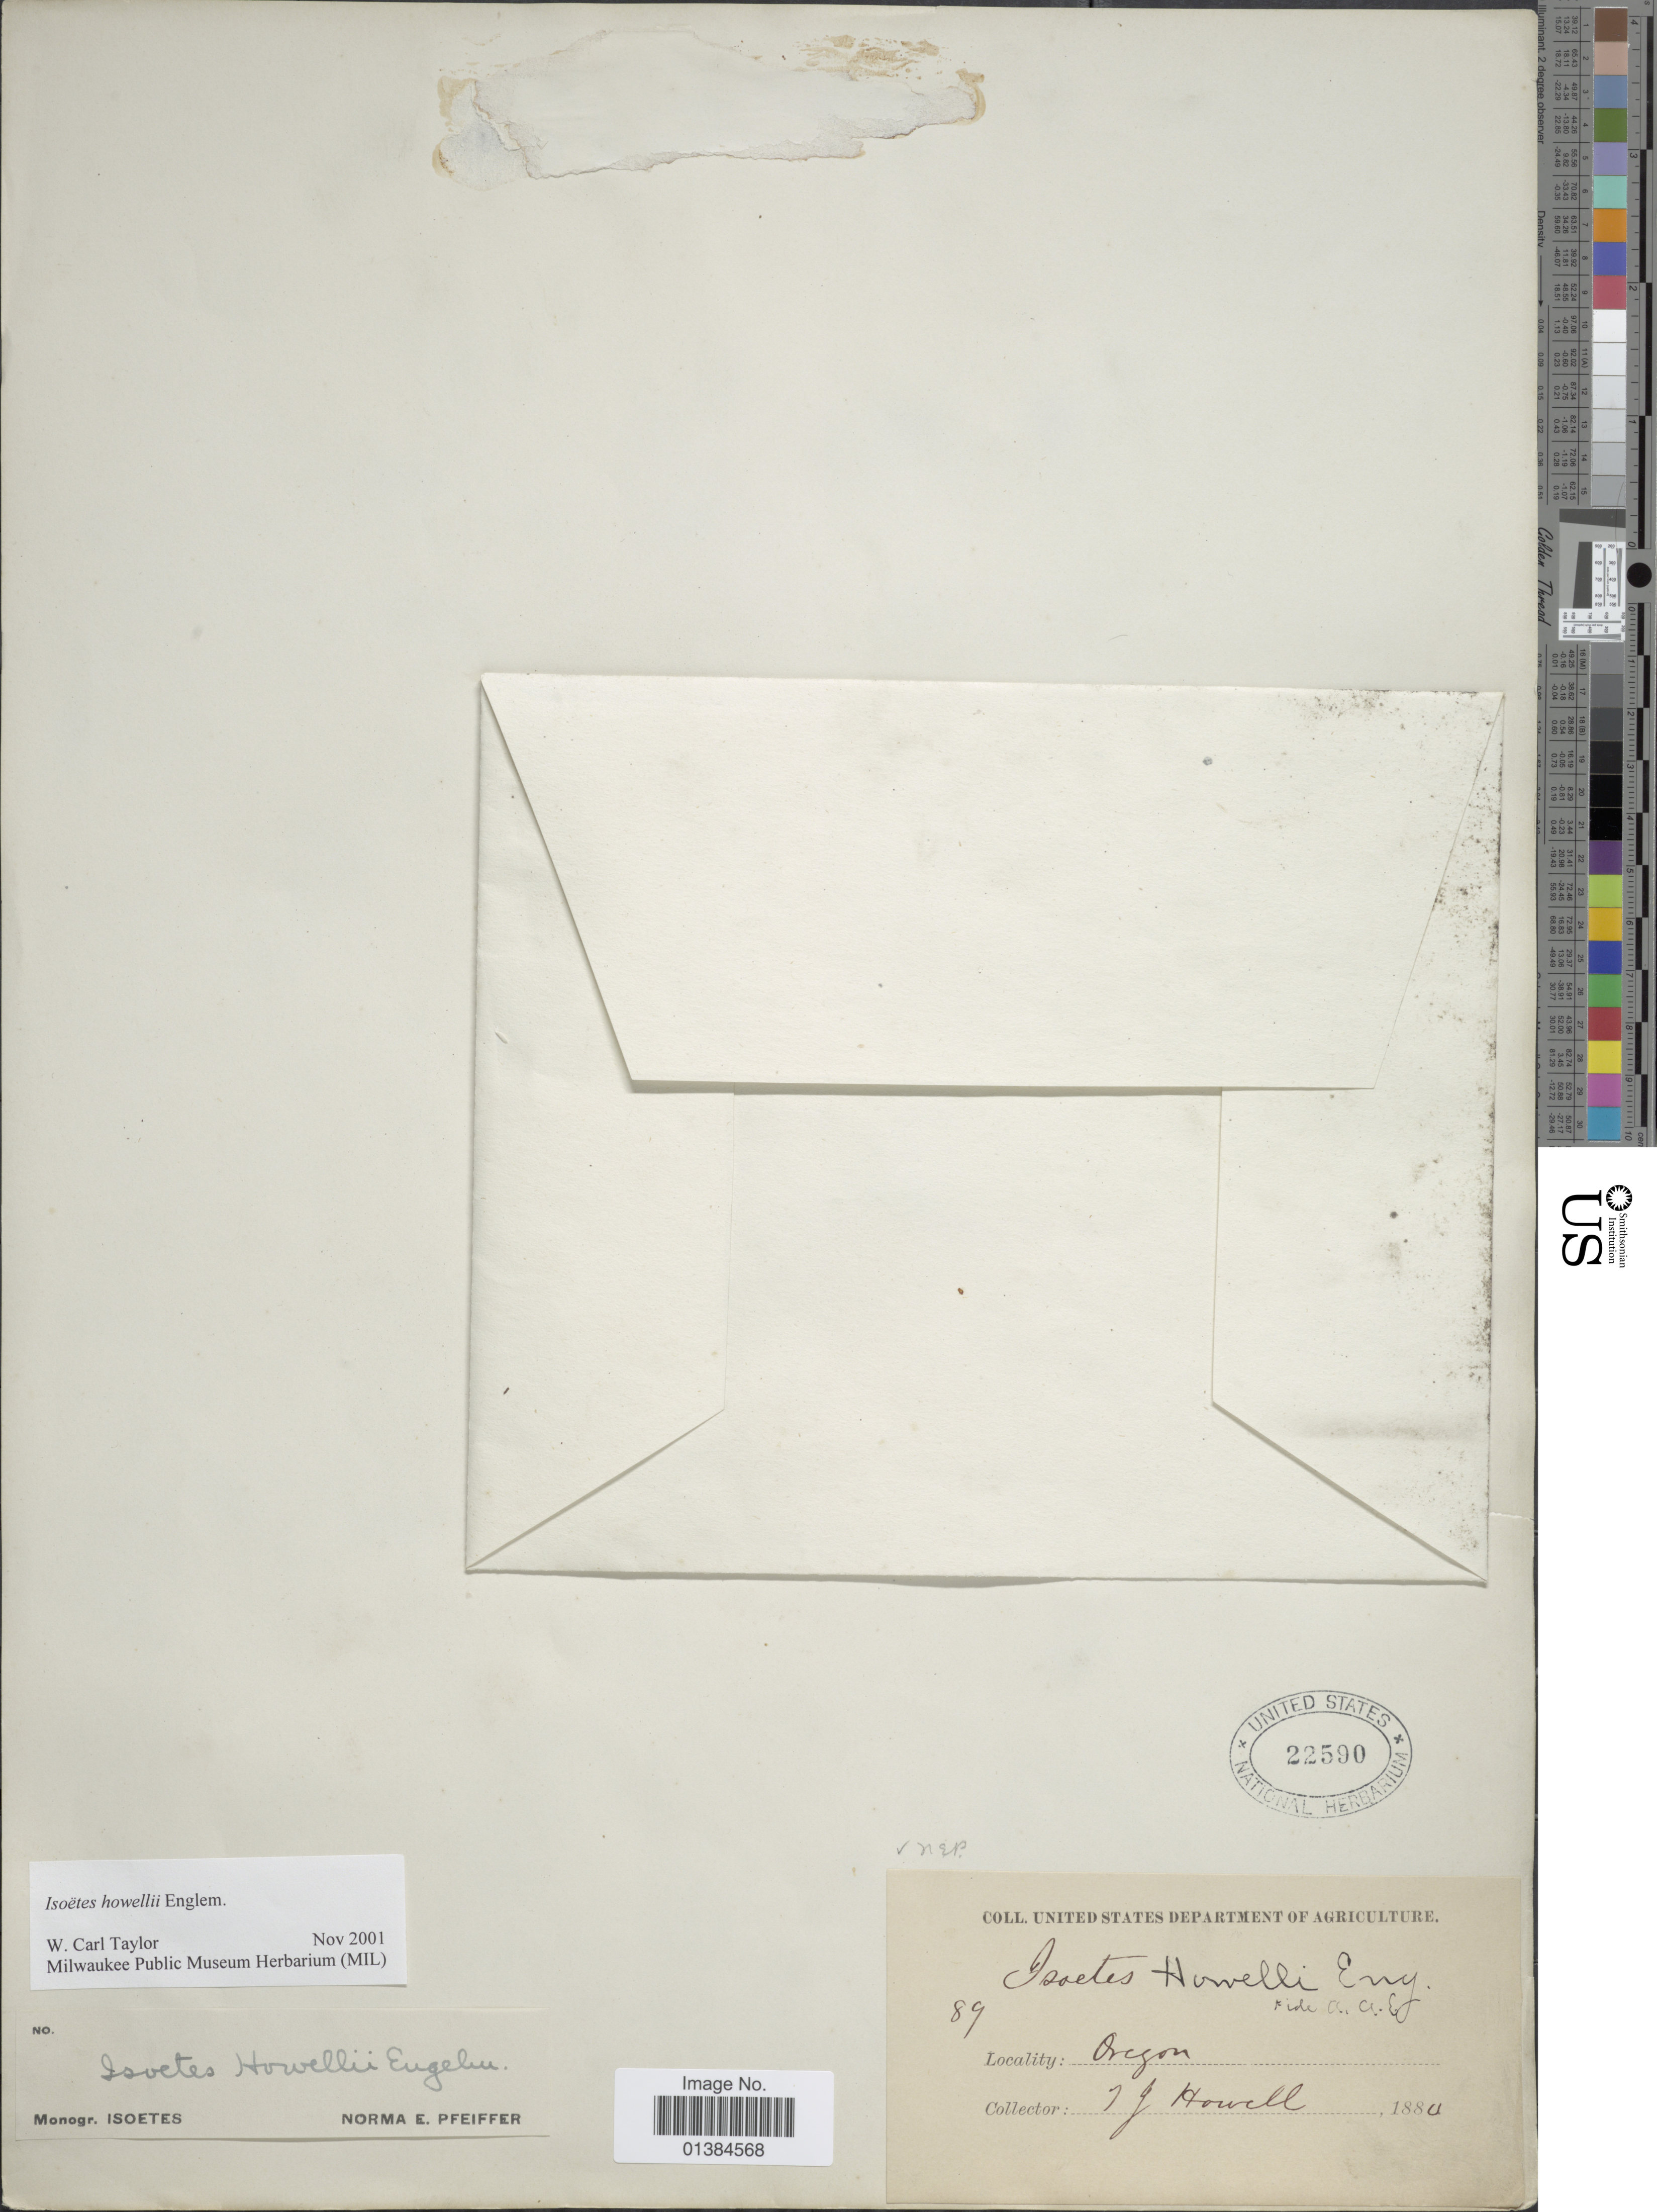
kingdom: Plantae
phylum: Tracheophyta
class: Lycopodiopsida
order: Isoetales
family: Isoetaceae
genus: Isoetes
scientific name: Isoetes howellii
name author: Engelm.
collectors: T. J. Howell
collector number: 89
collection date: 1880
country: United States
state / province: Oregon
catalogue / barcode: US 22590